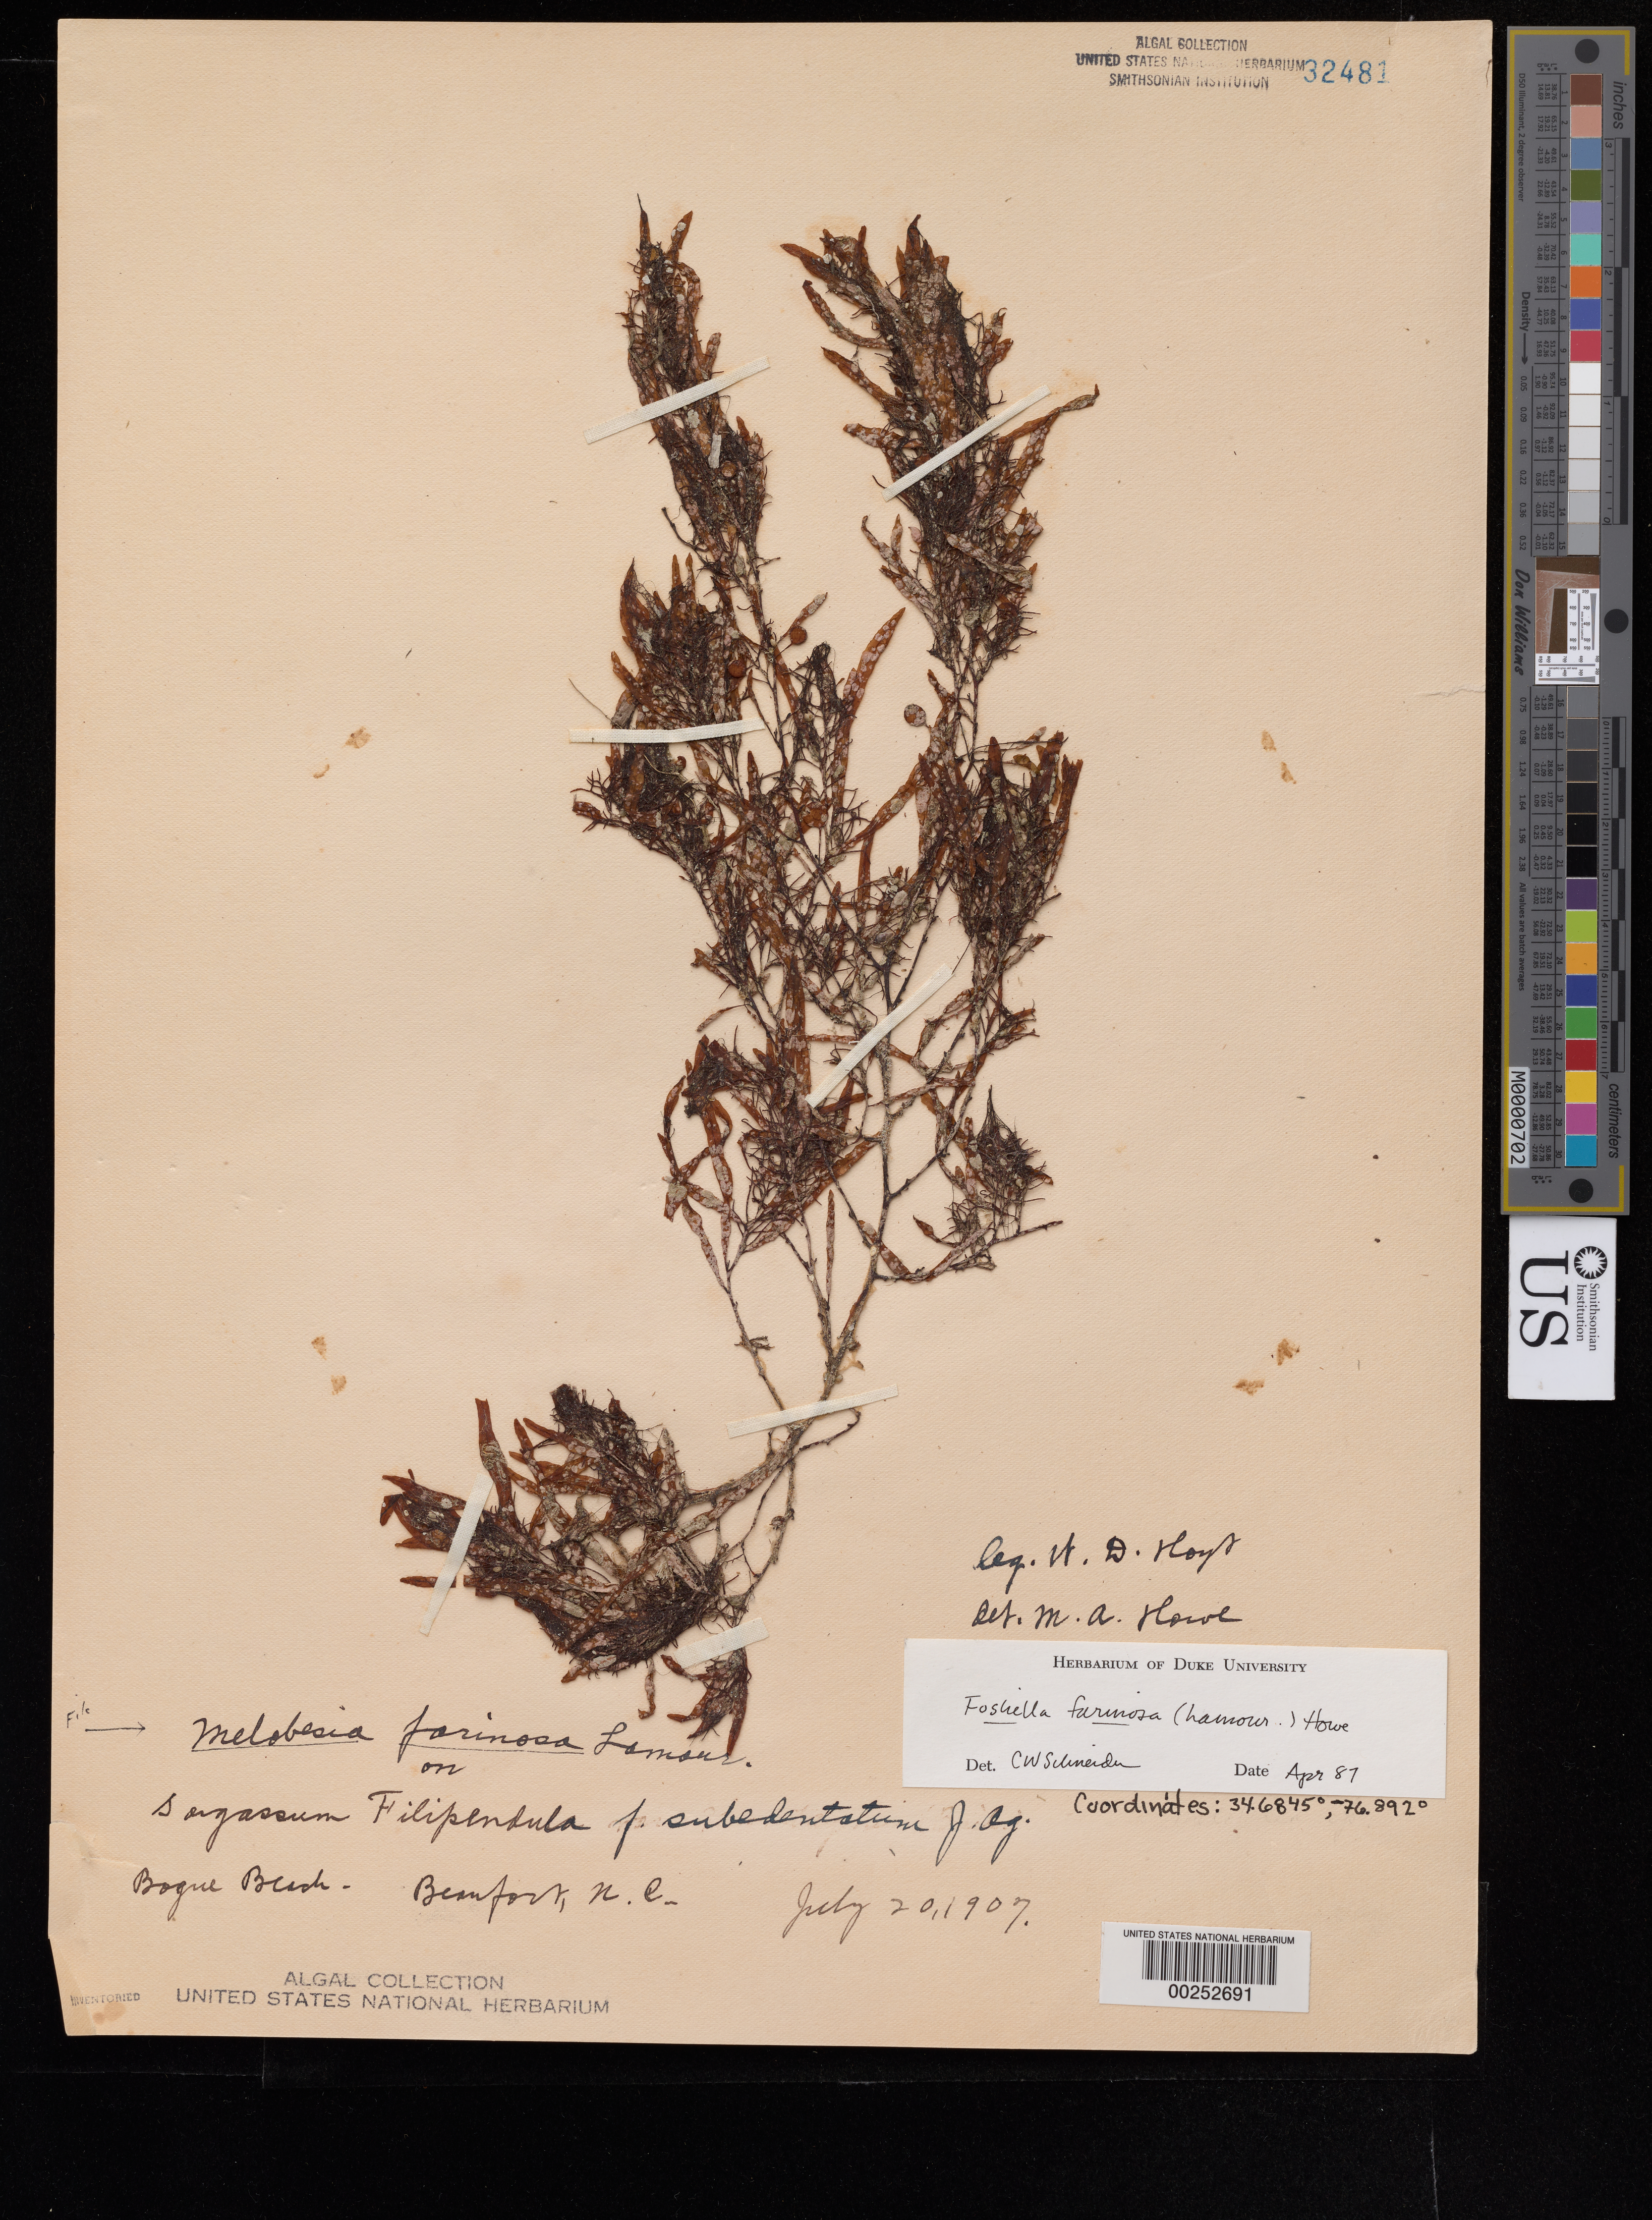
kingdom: Plantae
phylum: Rhodophyta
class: Florideophyceae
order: Corallinales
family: Hydrolithaceae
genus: Fosliella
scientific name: Fosliella farinosa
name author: (J.V.Lamouroux) M. Howe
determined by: Schneider, C. W.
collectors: W. D. Hoyt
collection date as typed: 20 Jul 1907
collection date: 1907-07-20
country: United States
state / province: North Carolina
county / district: Carteret County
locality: Beaufort, Bogue Beach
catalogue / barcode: US 32481